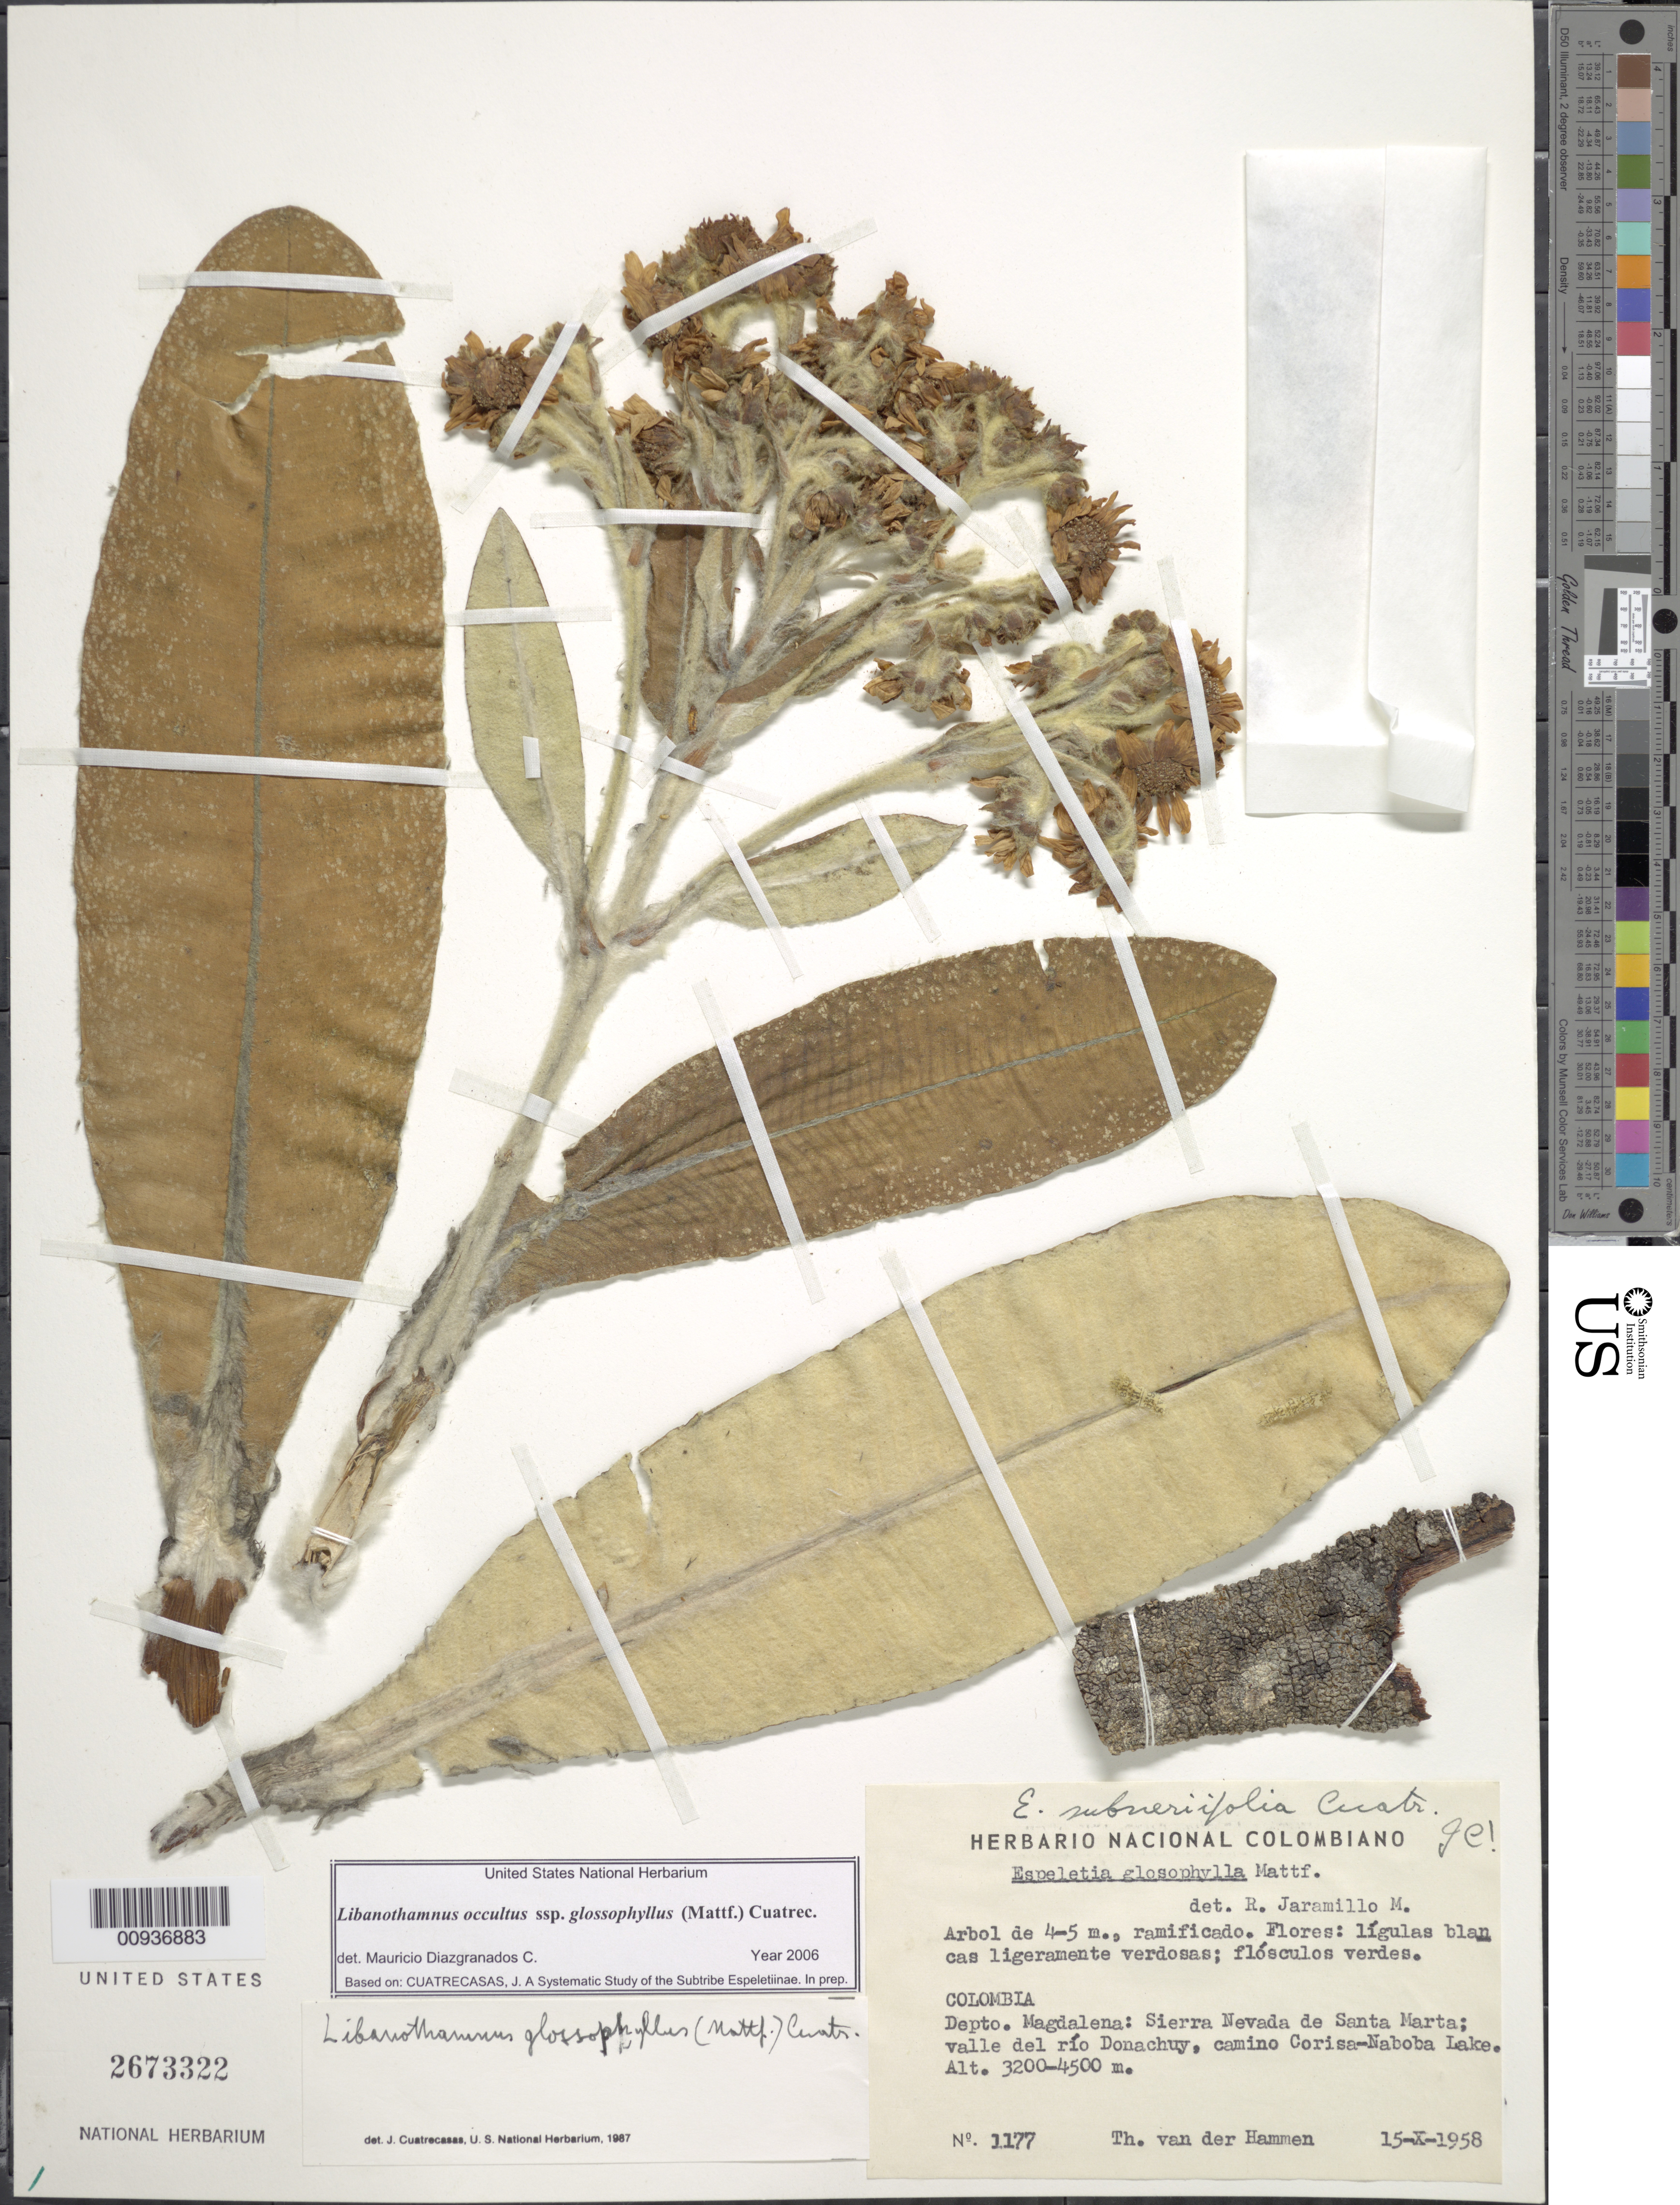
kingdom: Plantae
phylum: Tracheophyta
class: Magnoliopsida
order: Asterales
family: Asteraceae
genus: Libanothamnus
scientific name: Libanothamnus occultus subsp. glossophyllus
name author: (Mattf.) Cuatrec.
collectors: T. Hammen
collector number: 1177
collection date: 1958-10-15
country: Colombia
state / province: Magdalena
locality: Sierra Nevada de Santa Marta; valle del río Donachuy, camino Corisa-Nabona Lake.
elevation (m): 3200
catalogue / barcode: US 2673322